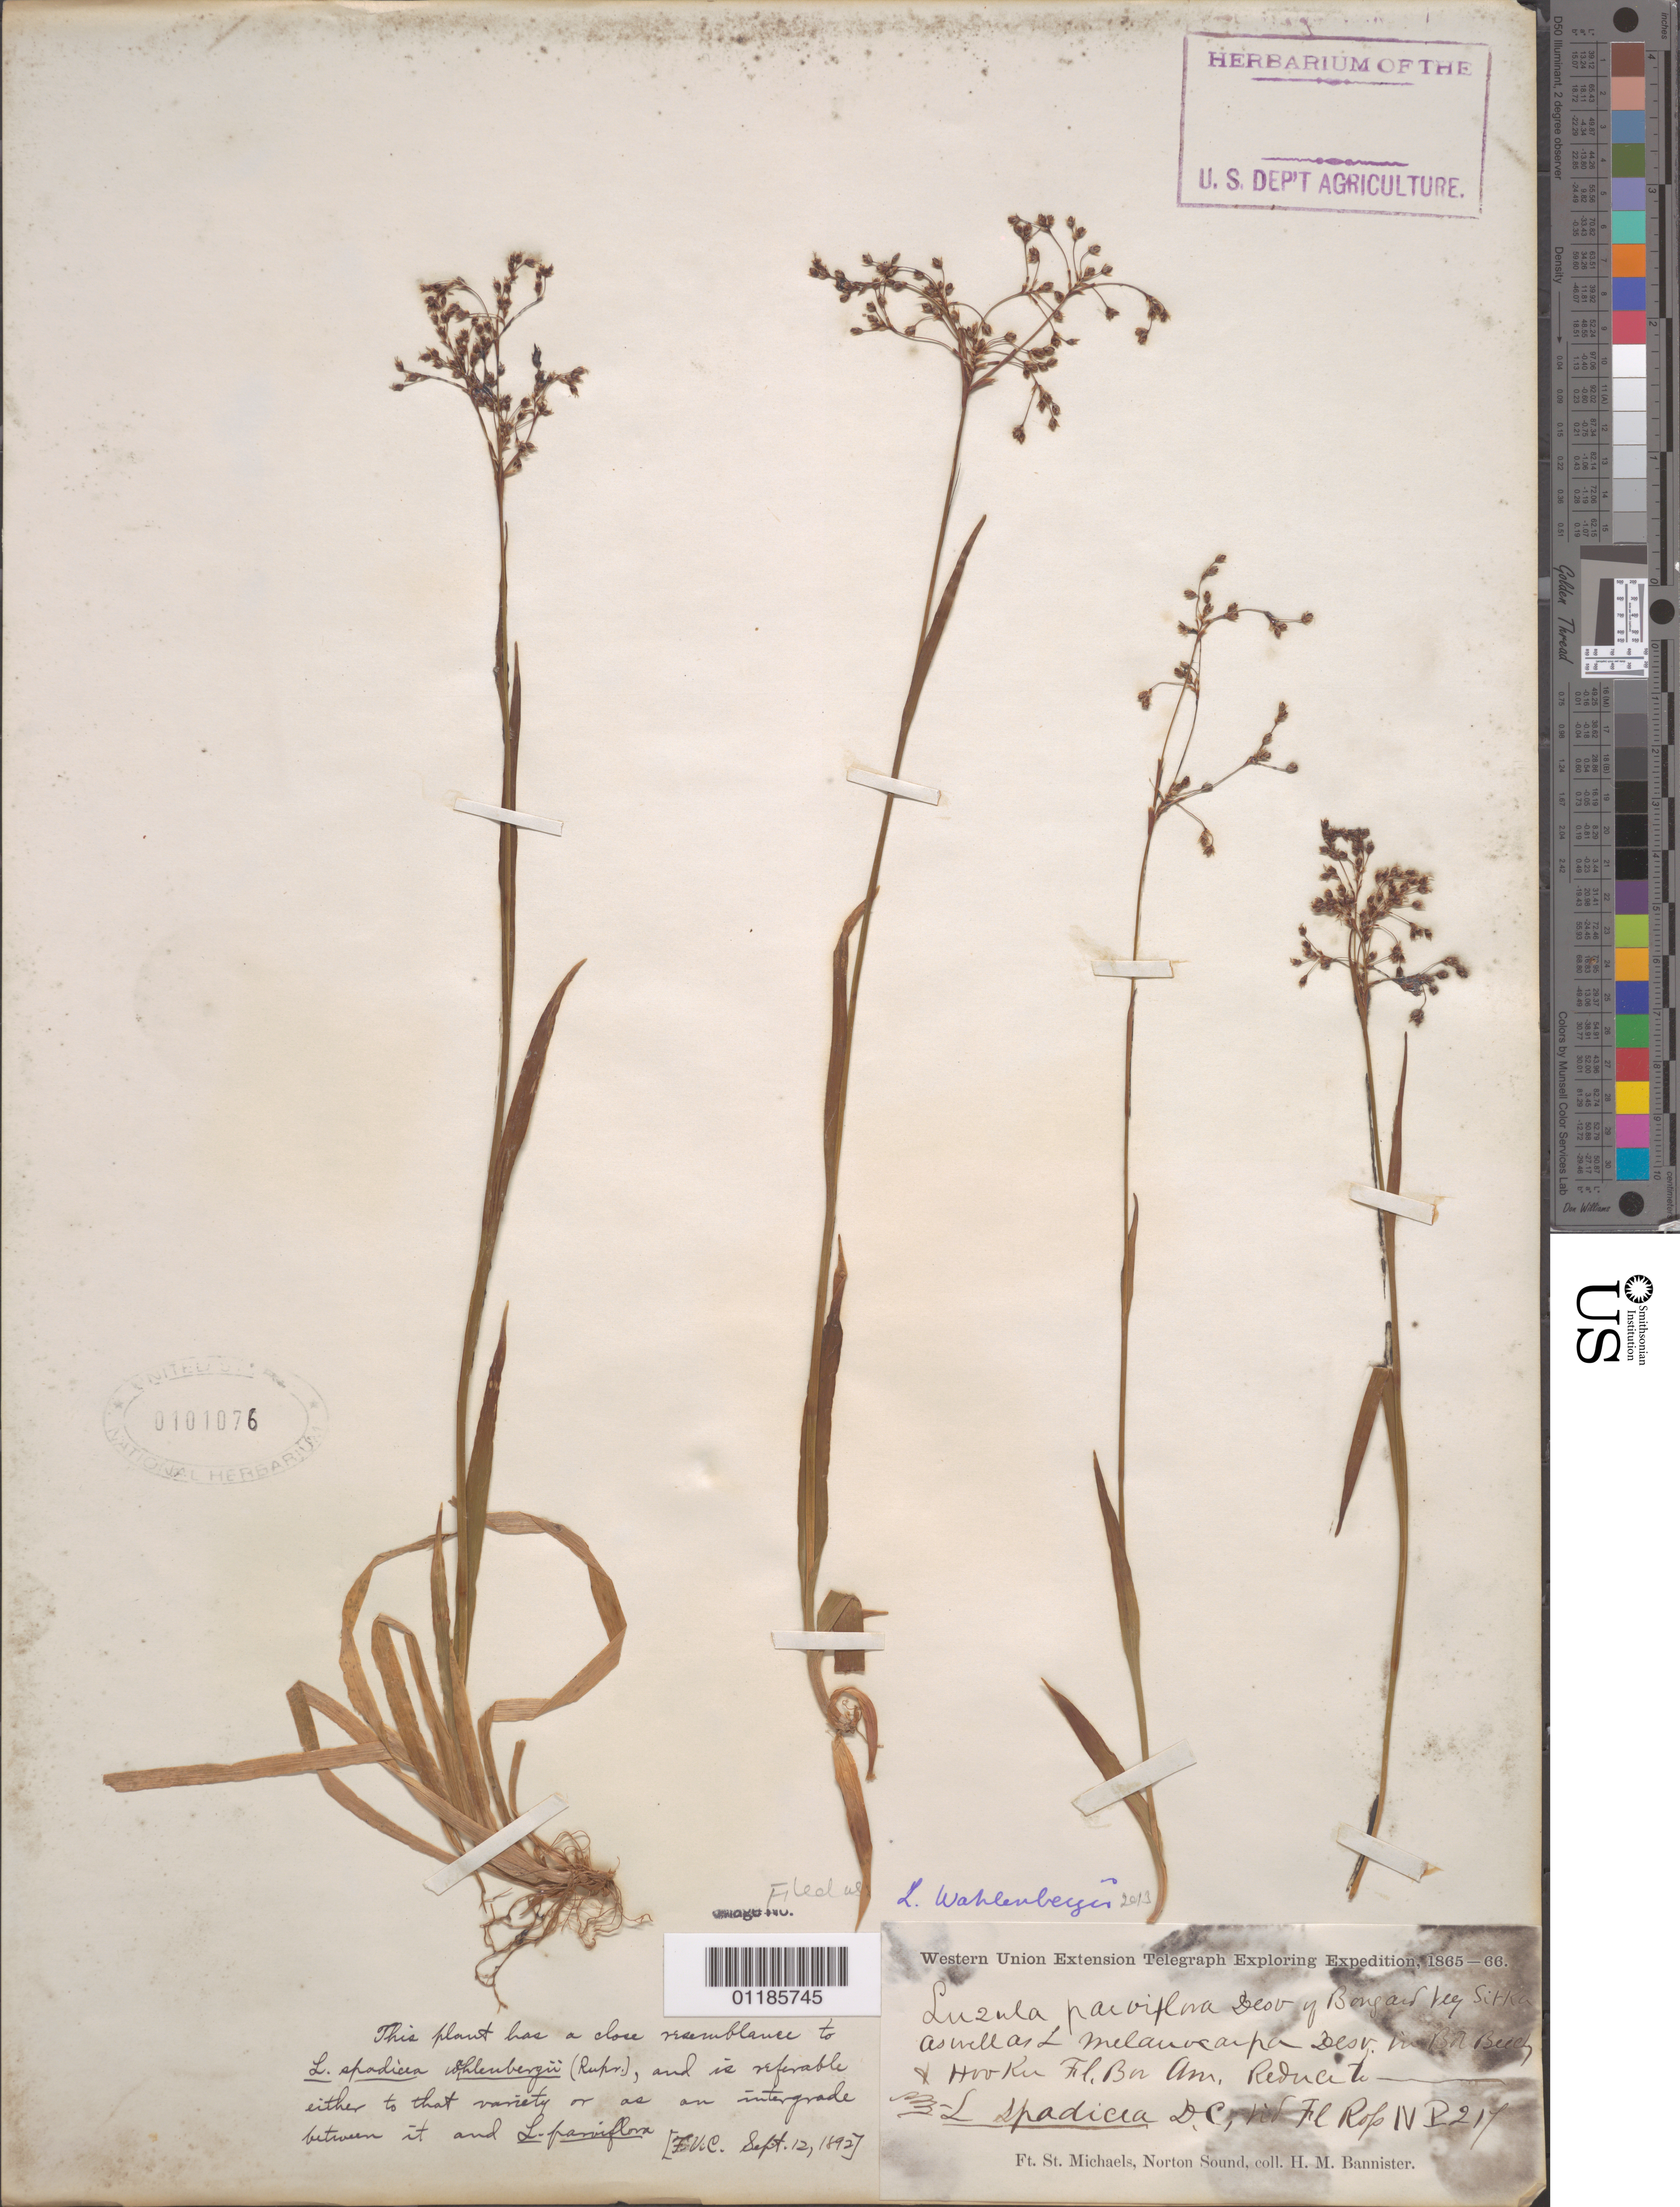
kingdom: Plantae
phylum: Tracheophyta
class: Liliopsida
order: Poales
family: Juncaceae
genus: Luzula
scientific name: Luzula wahlenbergii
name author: Rupr.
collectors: H. Bannister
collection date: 1865/1866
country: United States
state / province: Alaska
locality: Ft. St. Michaels, Norton Sound.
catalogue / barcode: US 101076